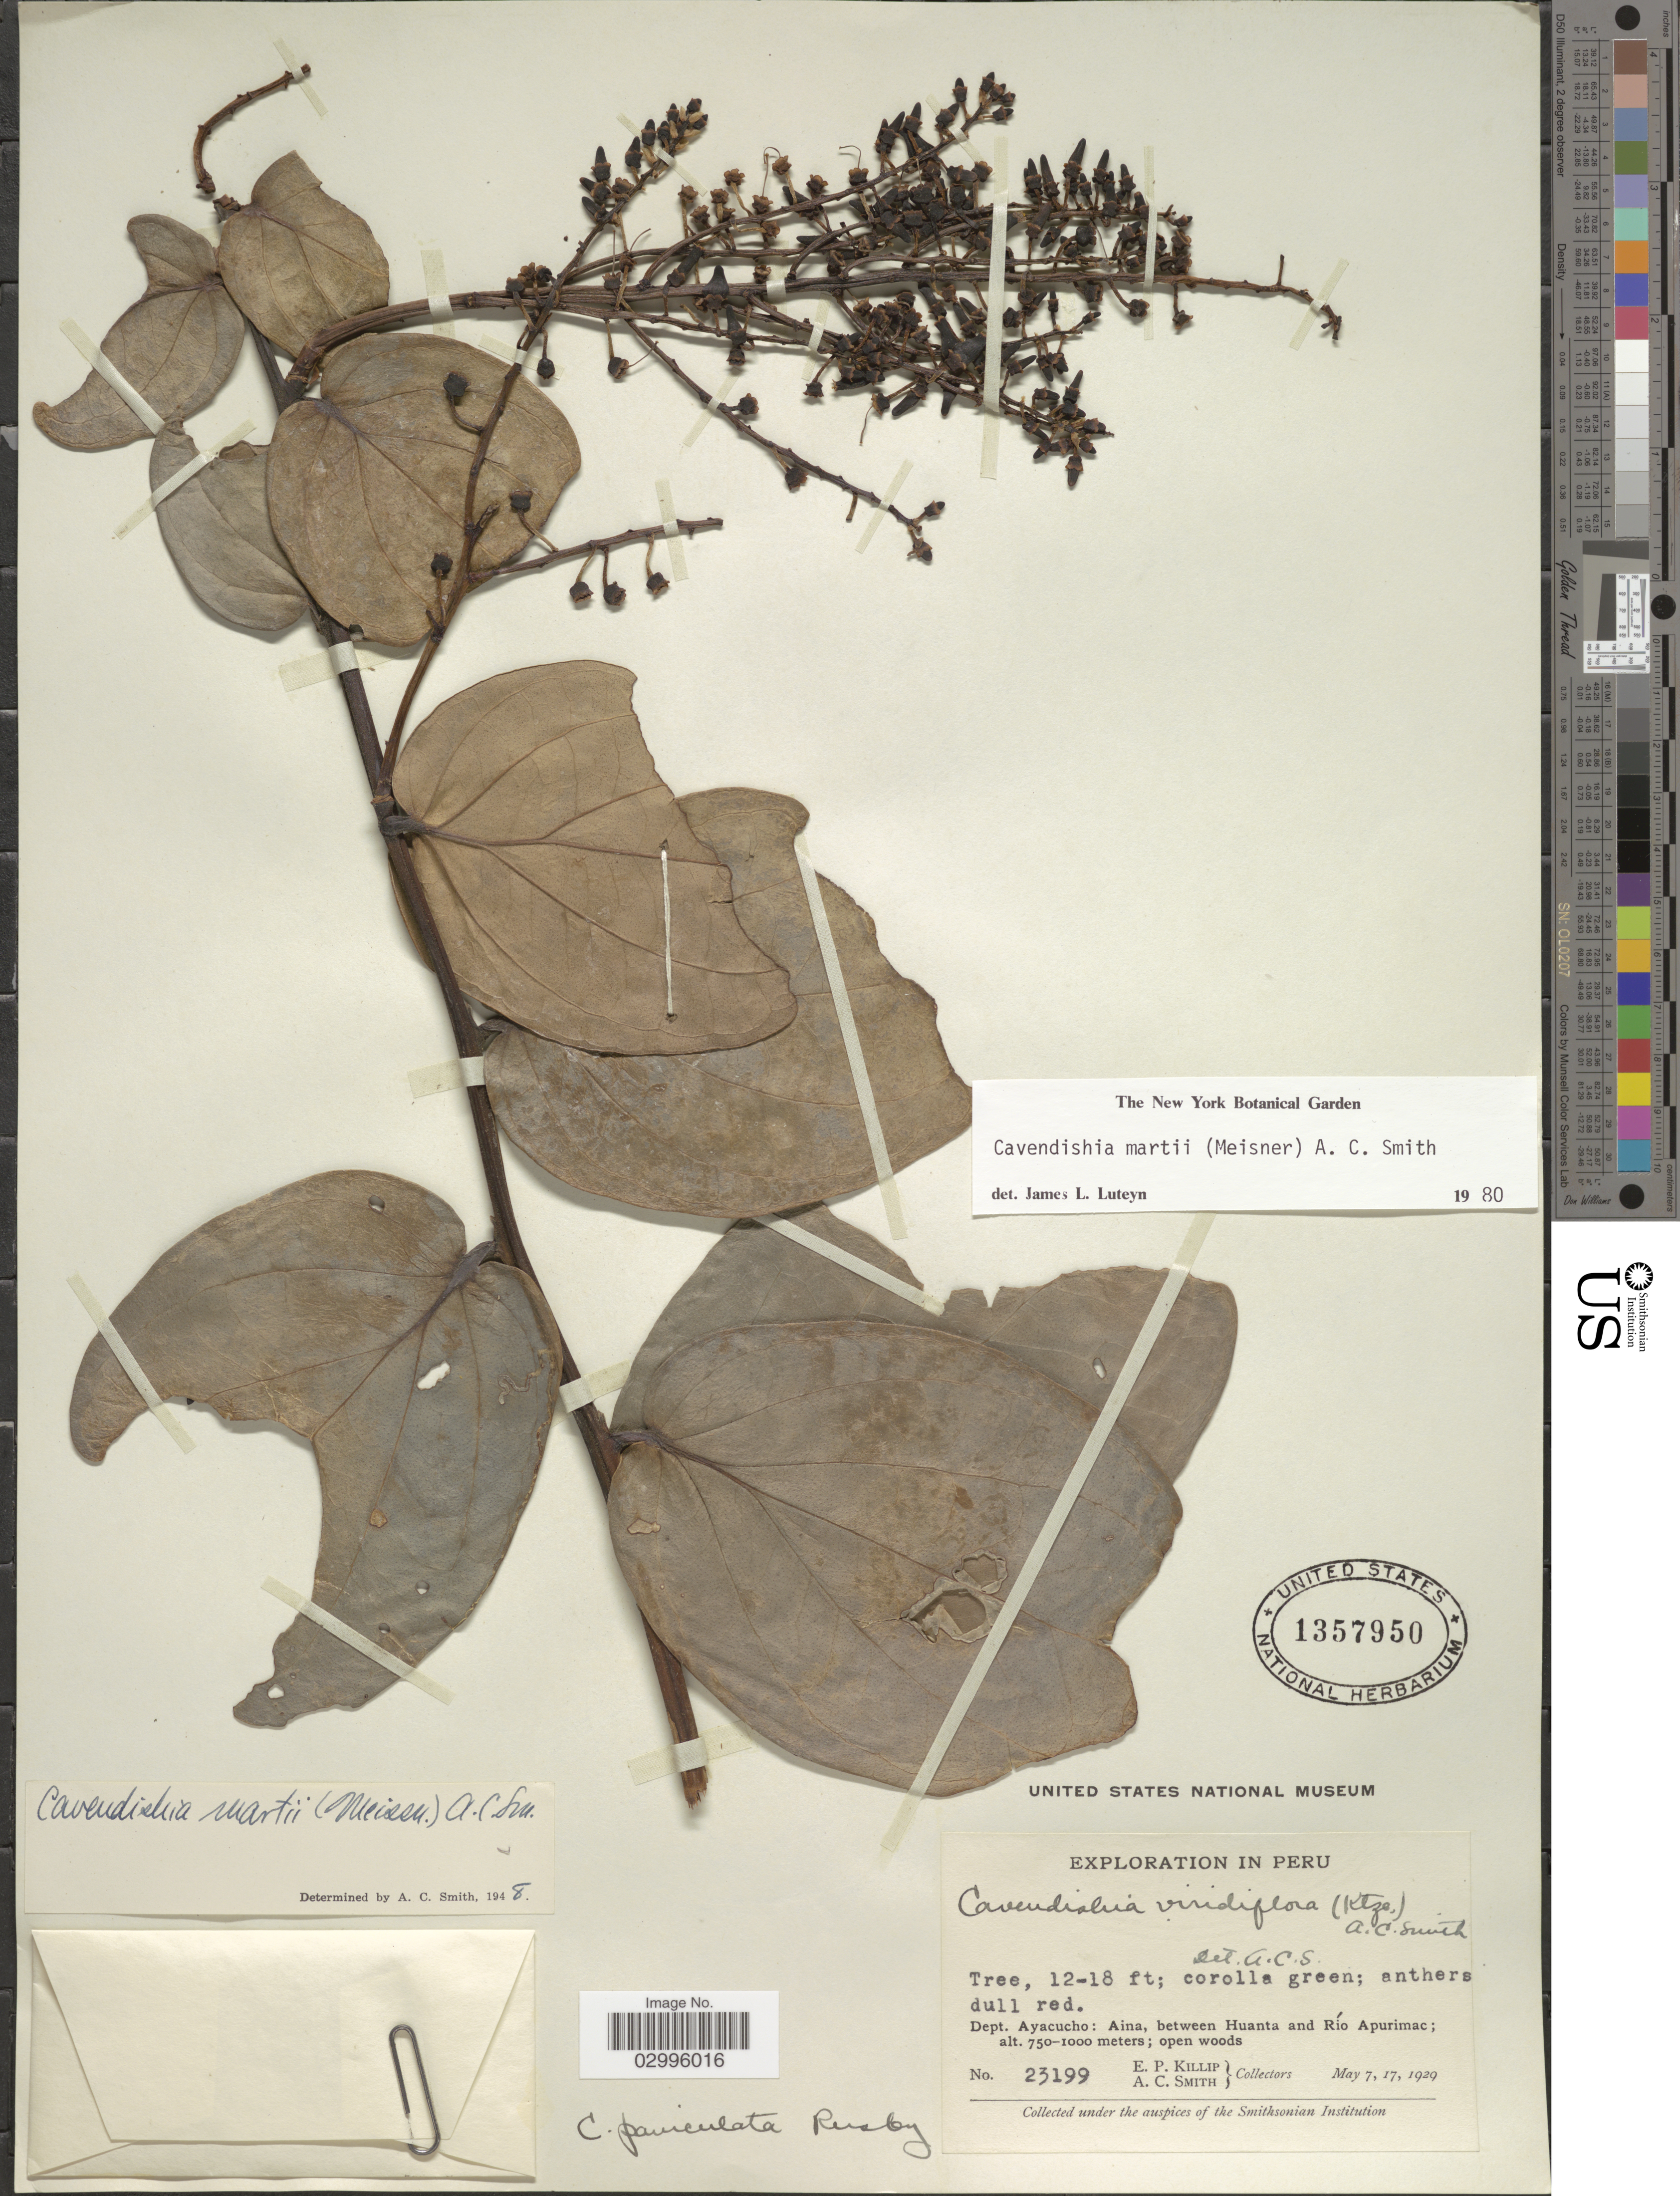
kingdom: Plantae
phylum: Tracheophyta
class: Magnoliopsida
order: Ericales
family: Ericaceae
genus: Cavendishia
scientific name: Cavendishia martii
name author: (Meisn.) A.C. Sm.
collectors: E. P. Killip & A. C. Smith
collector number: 23199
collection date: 1929-05-07/1929-05-17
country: Peru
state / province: Ayacucho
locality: Dept. Ayacucho: Aina, between Huanta and Río Apurimac.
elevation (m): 750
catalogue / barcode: US 1357950